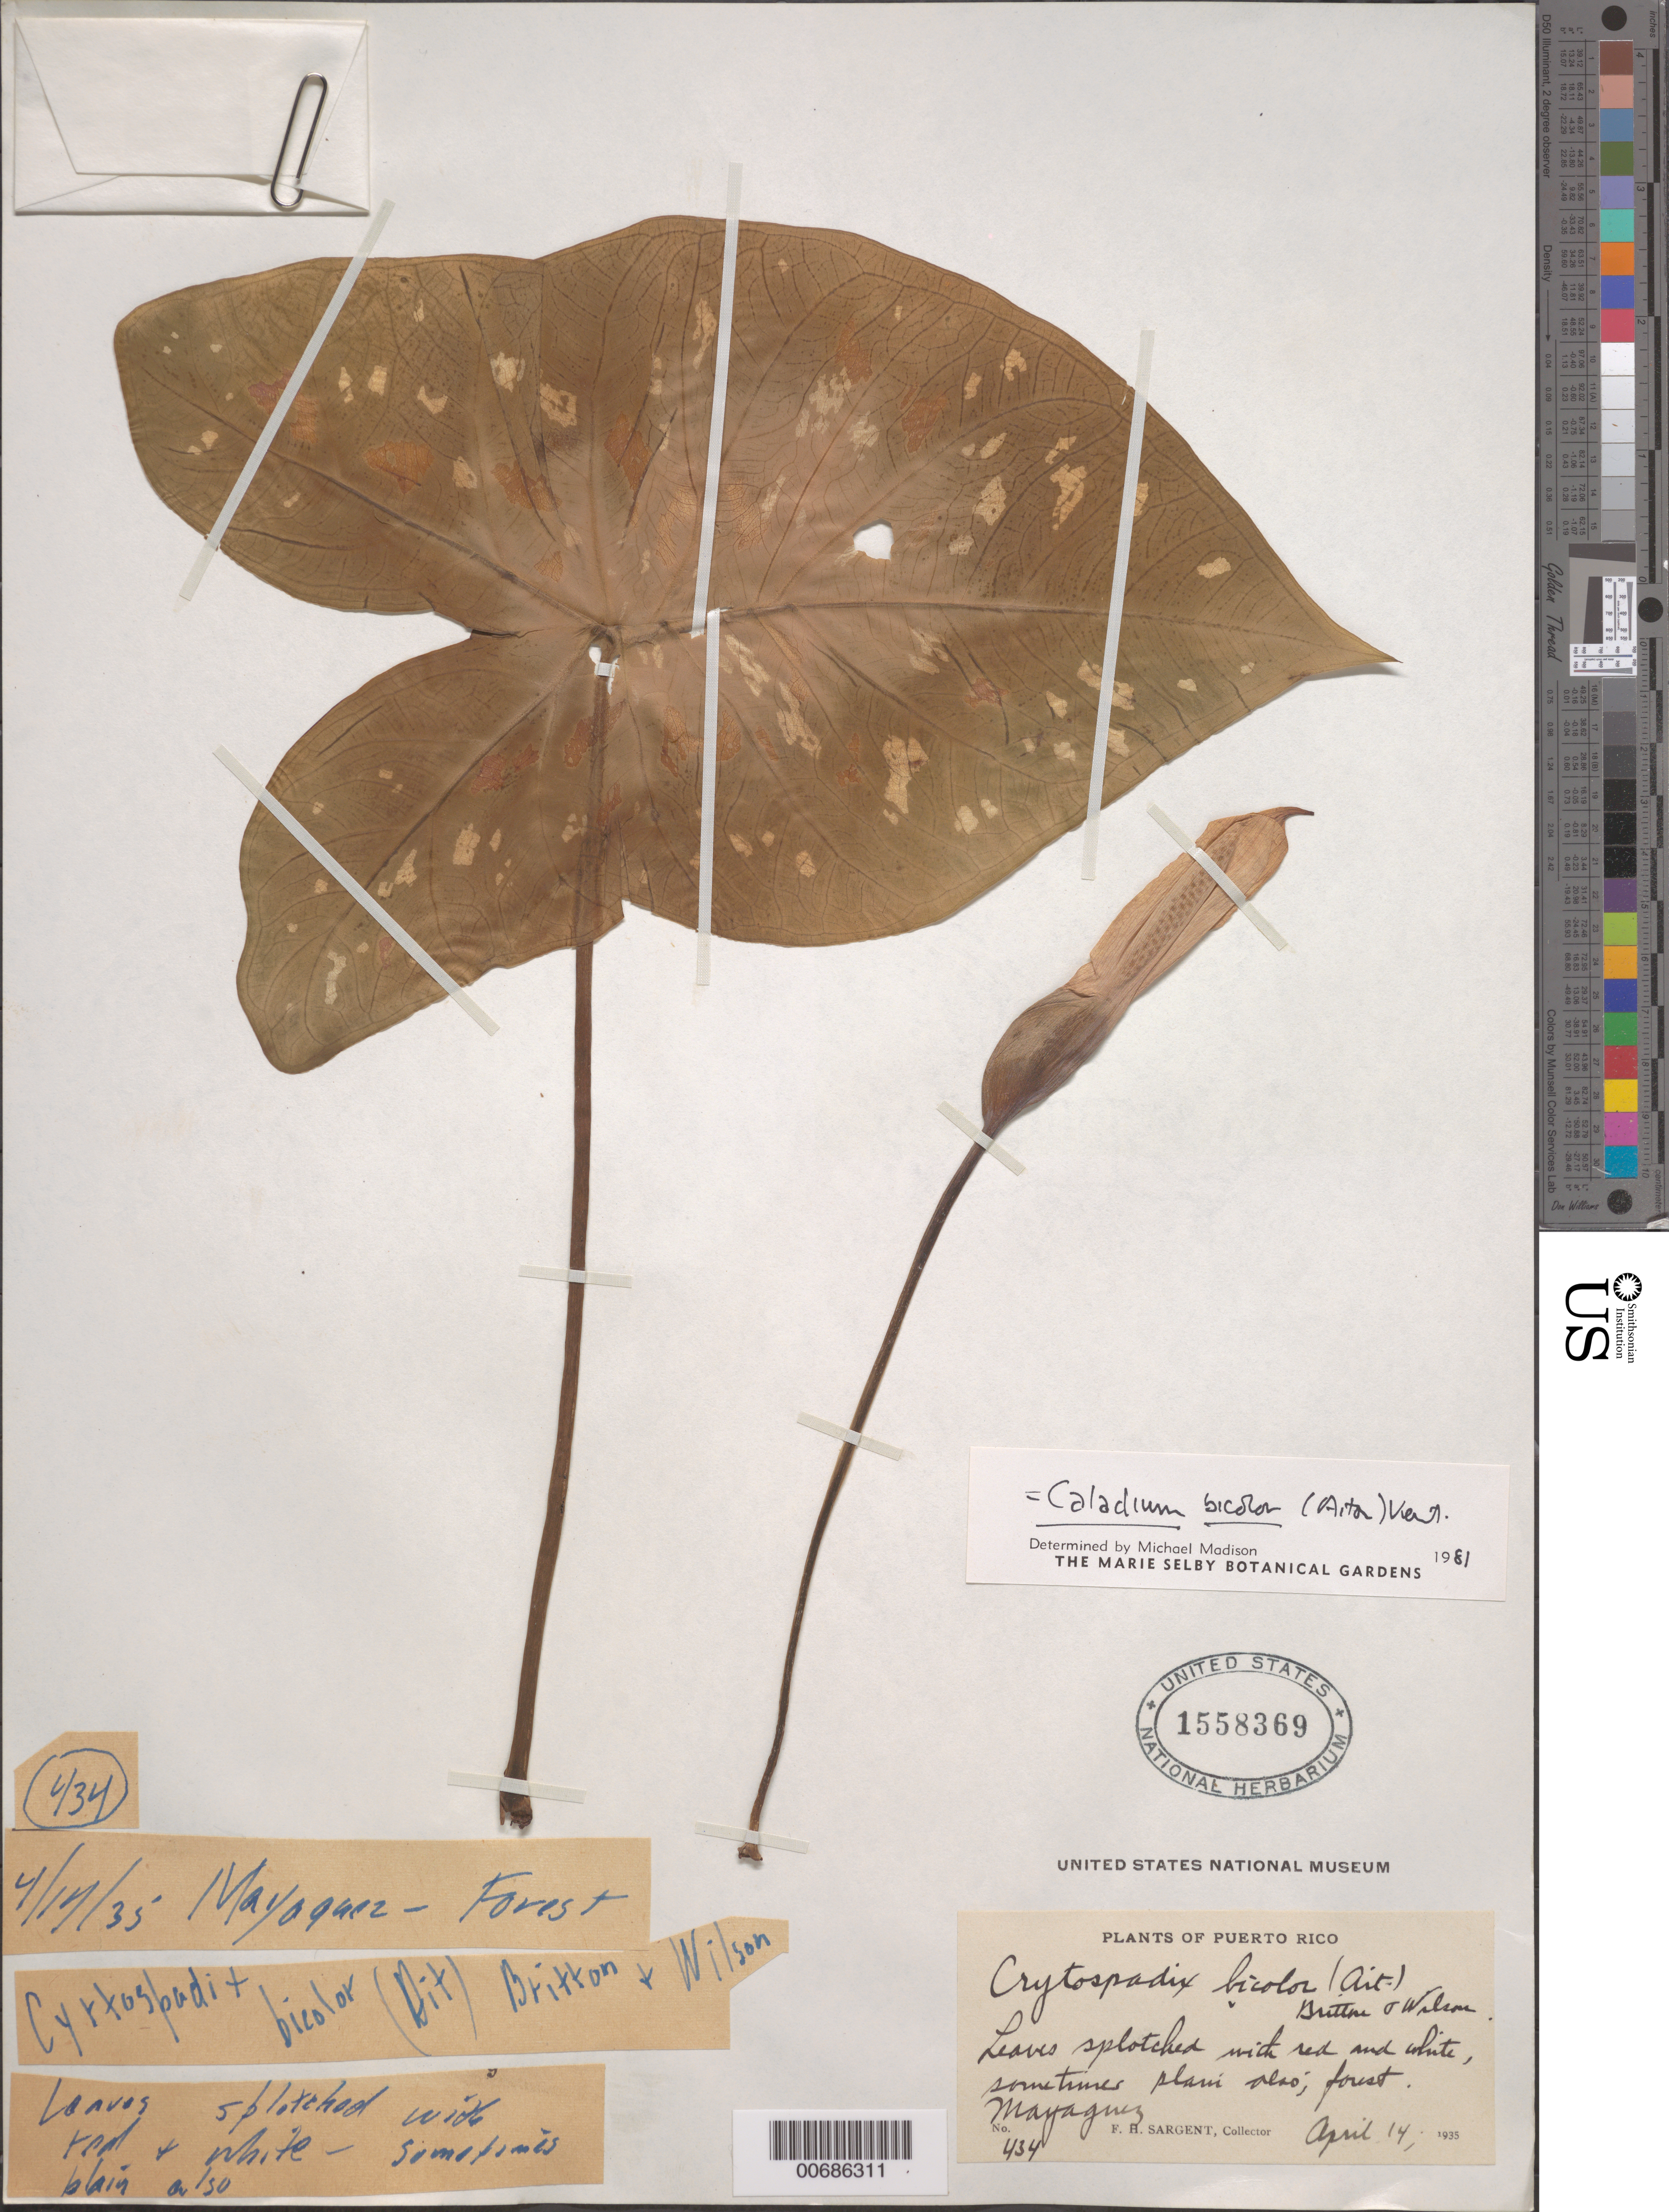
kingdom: Plantae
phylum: Tracheophyta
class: Liliopsida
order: Alismatales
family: Araceae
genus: Caladium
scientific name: Caladium bicolor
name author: (Aiton) Vent.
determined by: Madison, Michael T.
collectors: F. H. Sargent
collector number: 434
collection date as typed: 14 Apr 1935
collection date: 1935-04-14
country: Puerto Rico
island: Greater Antilles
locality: Mayaguez Forest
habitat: forest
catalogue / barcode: US 1558369